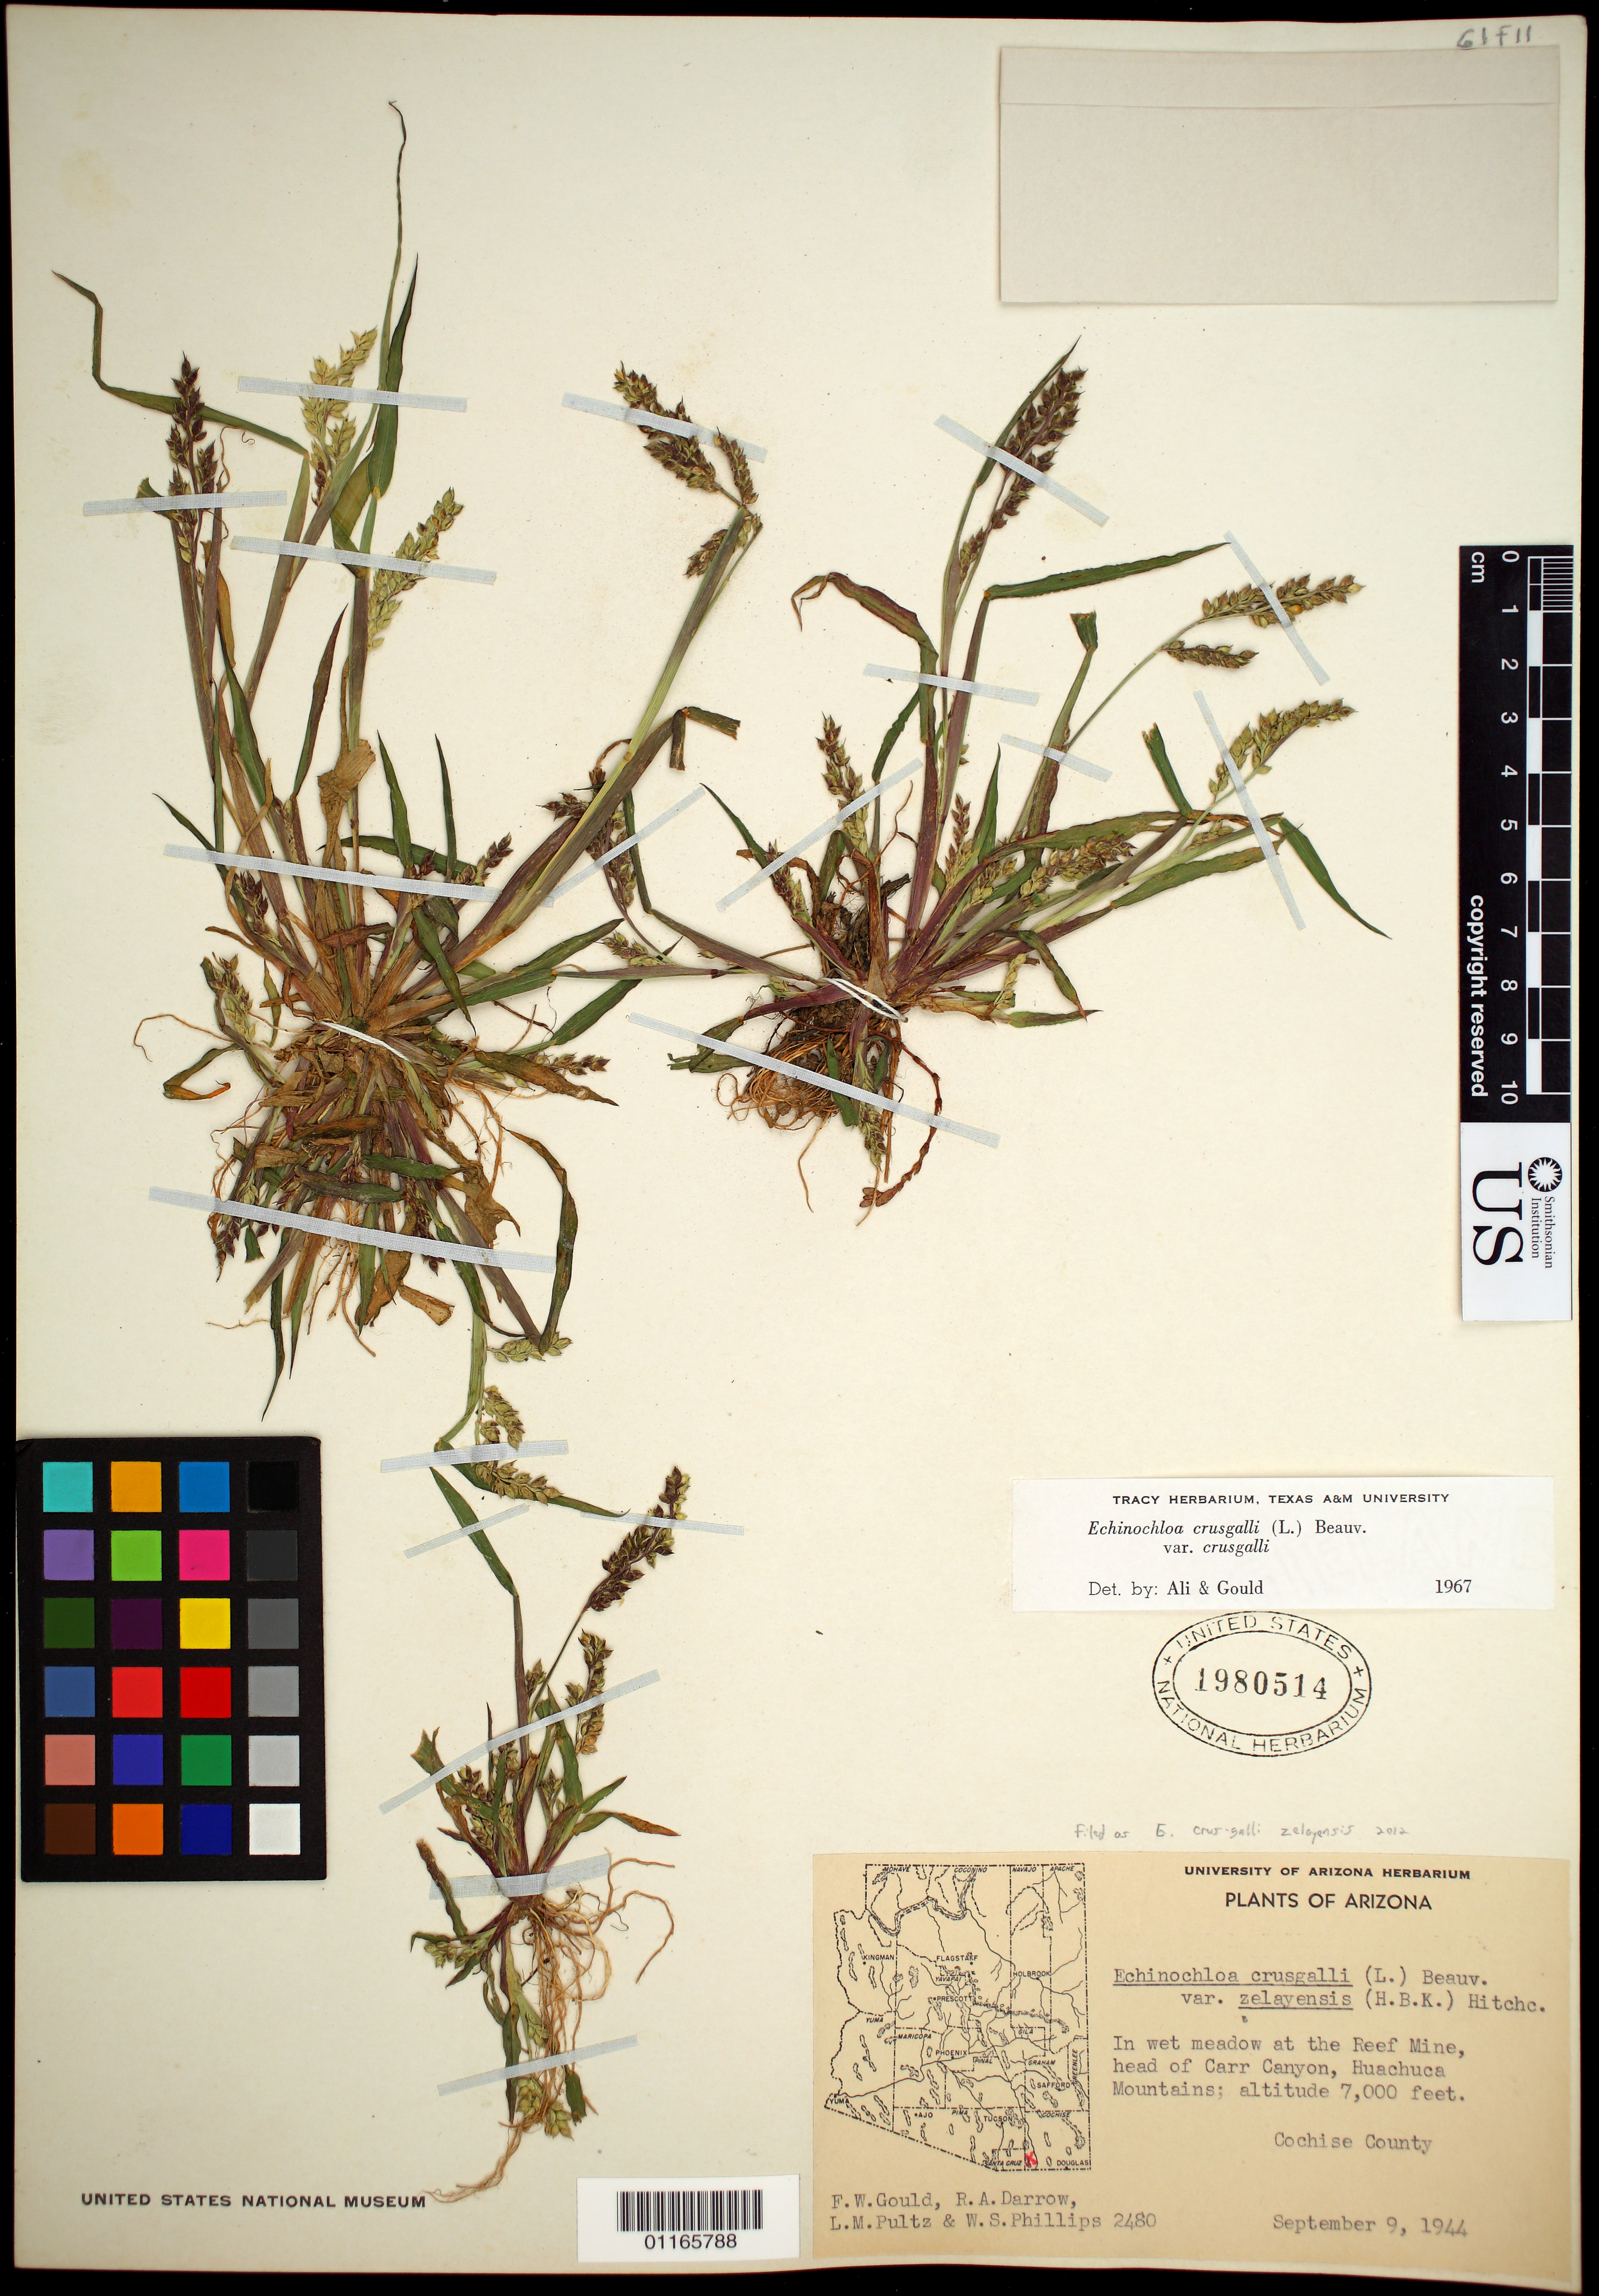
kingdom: Plantae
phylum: Tracheophyta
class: Liliopsida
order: Poales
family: Poaceae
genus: Echinochloa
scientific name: Echinochloa crus-galli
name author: (L.) P. Beauv.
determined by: Poaceae Reorganization Project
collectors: F. W. Gould, R. A. Darrow, L. Pultz & W. S. Phillips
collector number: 2480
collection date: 1944-09-09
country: United States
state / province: Arizona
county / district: Cochise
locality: At the Reef Mine, head of Carr Canyon, Huachuca Mountains.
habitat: In wet meadow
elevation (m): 2134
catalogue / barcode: US 1980514